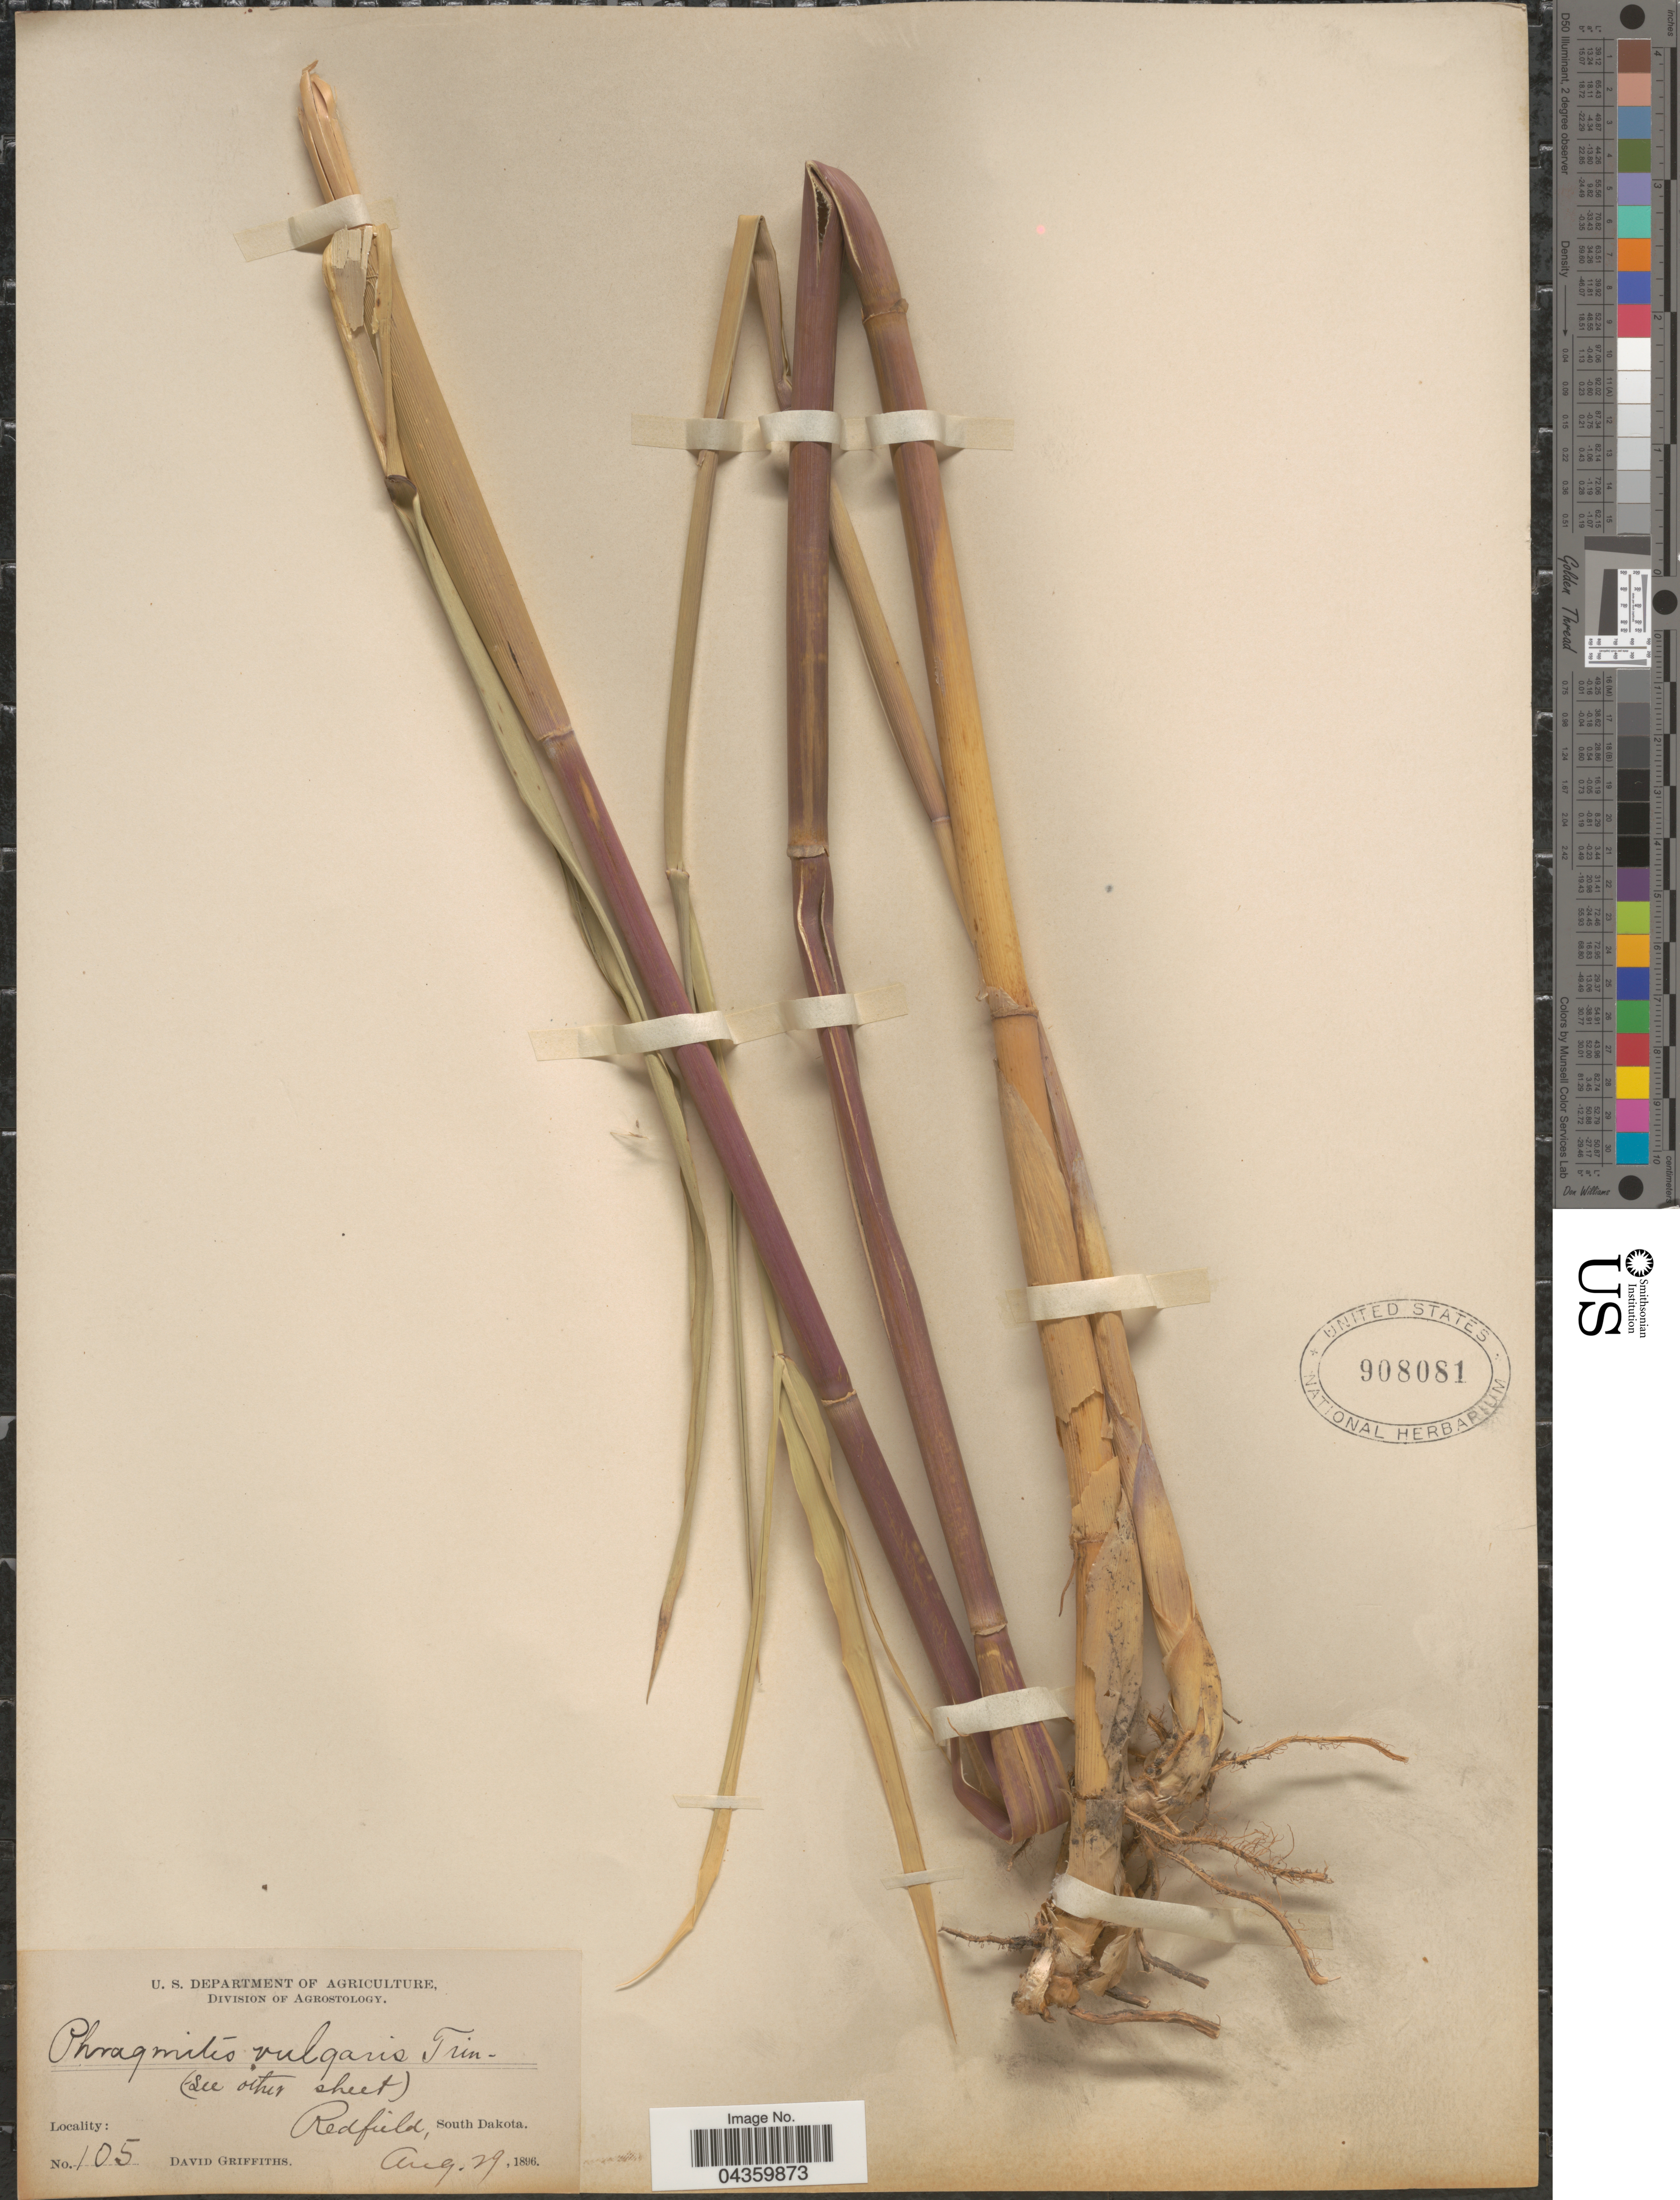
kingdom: Plantae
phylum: Tracheophyta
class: Liliopsida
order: Poales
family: Poaceae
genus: Phragmites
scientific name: Phragmites australis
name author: (Cav.) Trin. ex Steud.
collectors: D. Griffiths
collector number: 105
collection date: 1896-08-29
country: United States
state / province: South Dakota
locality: Redfield.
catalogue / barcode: US 908081